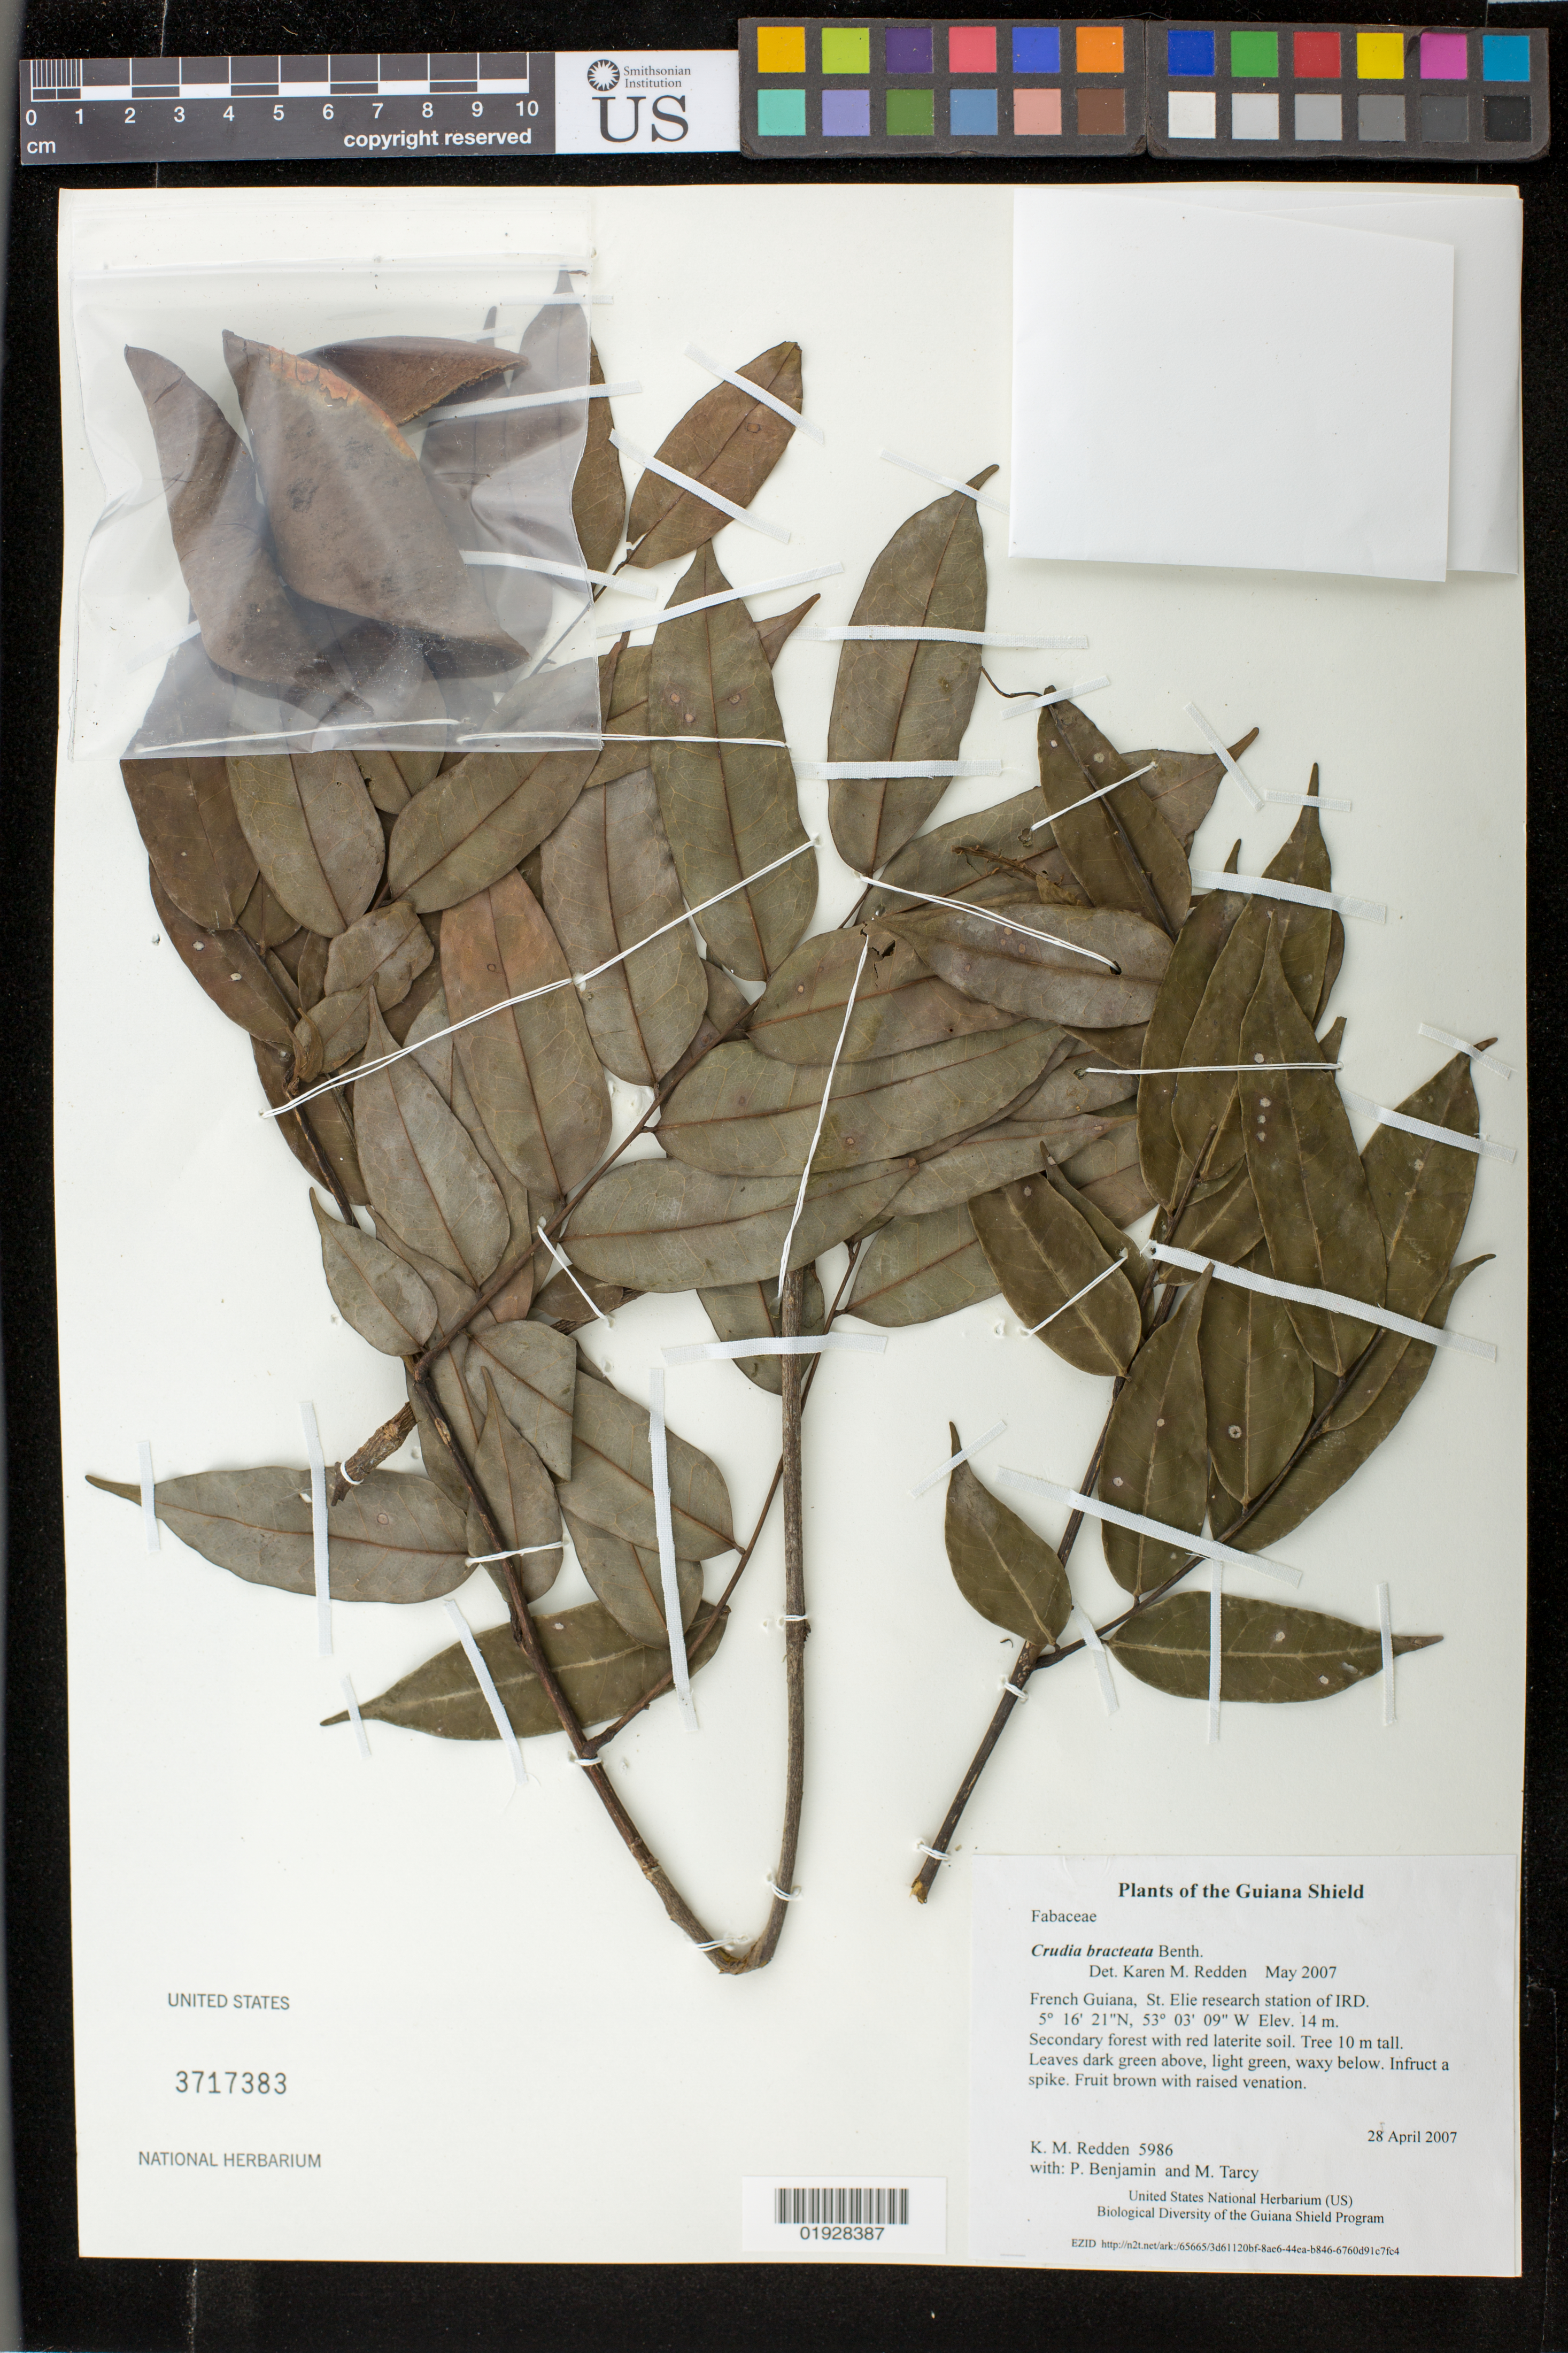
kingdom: Plantae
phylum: Tracheophyta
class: Magnoliopsida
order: Fabales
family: Fabaceae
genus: Crudia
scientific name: Crudia bracteata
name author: Benth.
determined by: Redden, K. M.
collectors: K. M. Redden, P. Benjamin & M. Tarcy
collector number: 5986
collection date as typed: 28 April 2007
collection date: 2007-04-28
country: French Guiana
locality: St. Elie research station of IRD.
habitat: Secondary forest with red laterite soil.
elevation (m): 14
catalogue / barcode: US 3717383